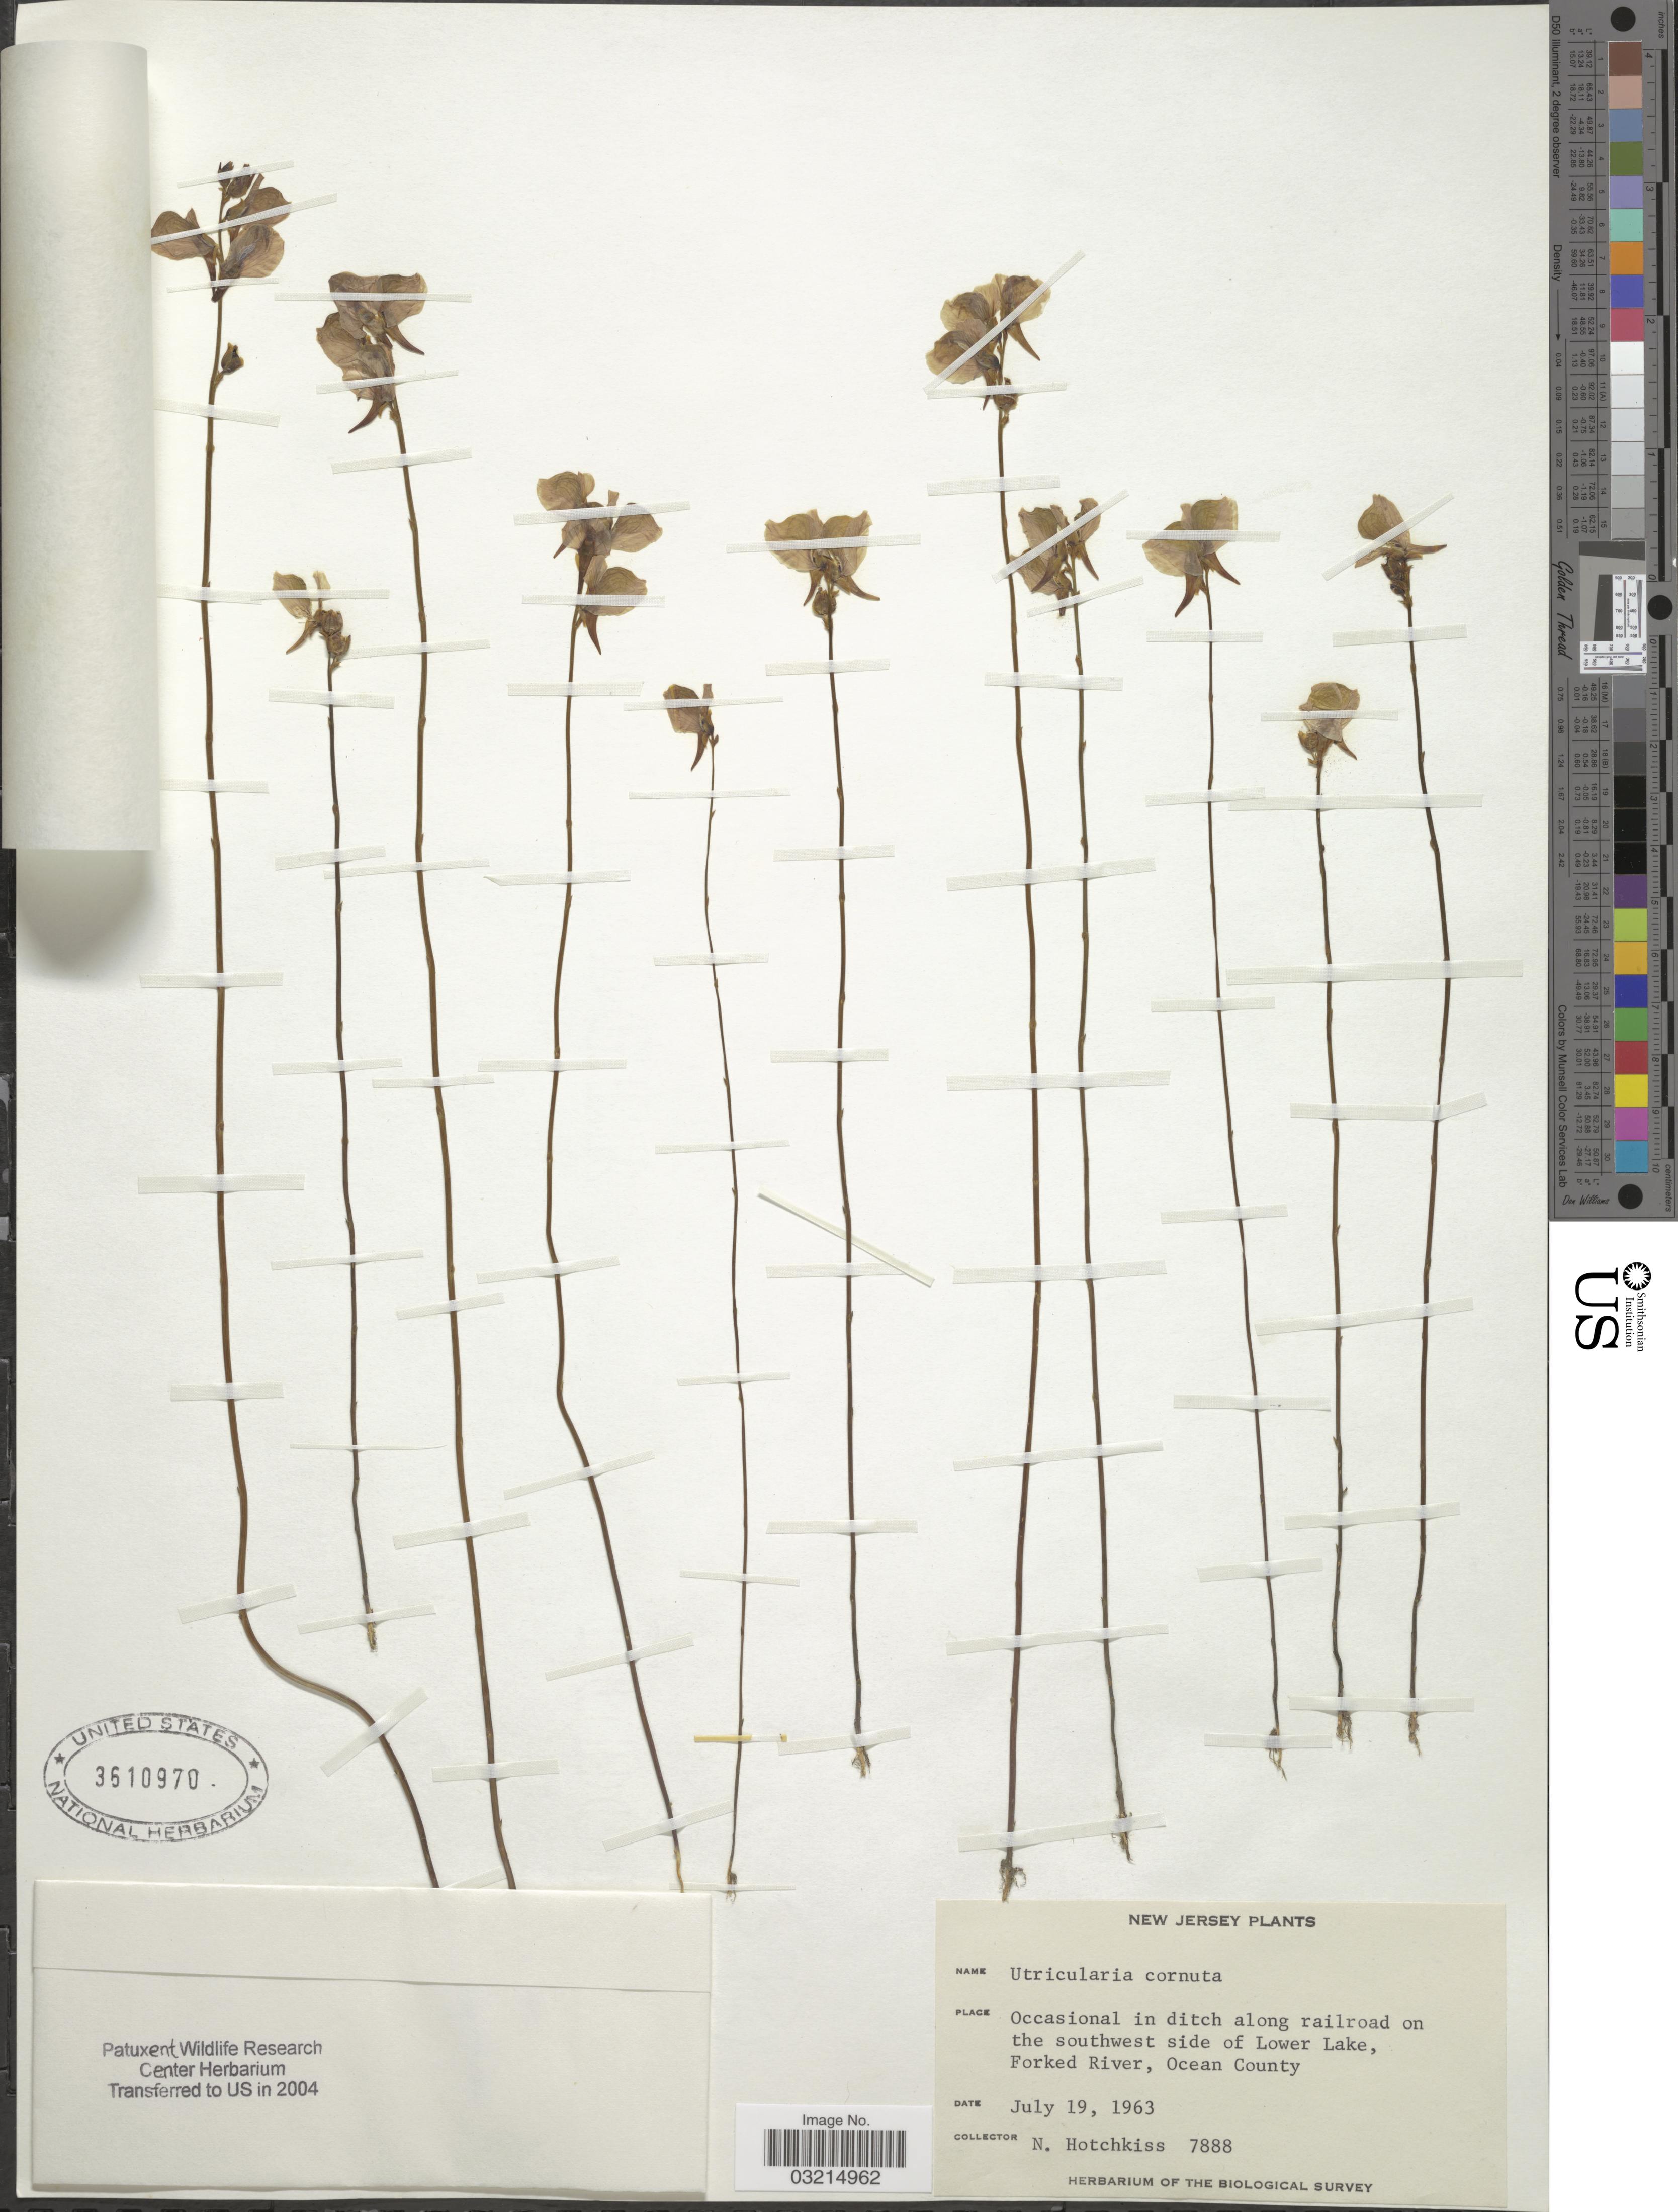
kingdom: Plantae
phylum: Tracheophyta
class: Magnoliopsida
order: Lamiales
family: Lentibulariaceae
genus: Utricularia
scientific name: Utricularia cornuta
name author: Michx.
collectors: N. Hotchkiss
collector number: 7888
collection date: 1963-07-19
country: United States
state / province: New Jersey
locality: In ditch along railroad on the southwest side of Lower Lake, Forked River, Ocean County.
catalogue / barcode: US 3610970